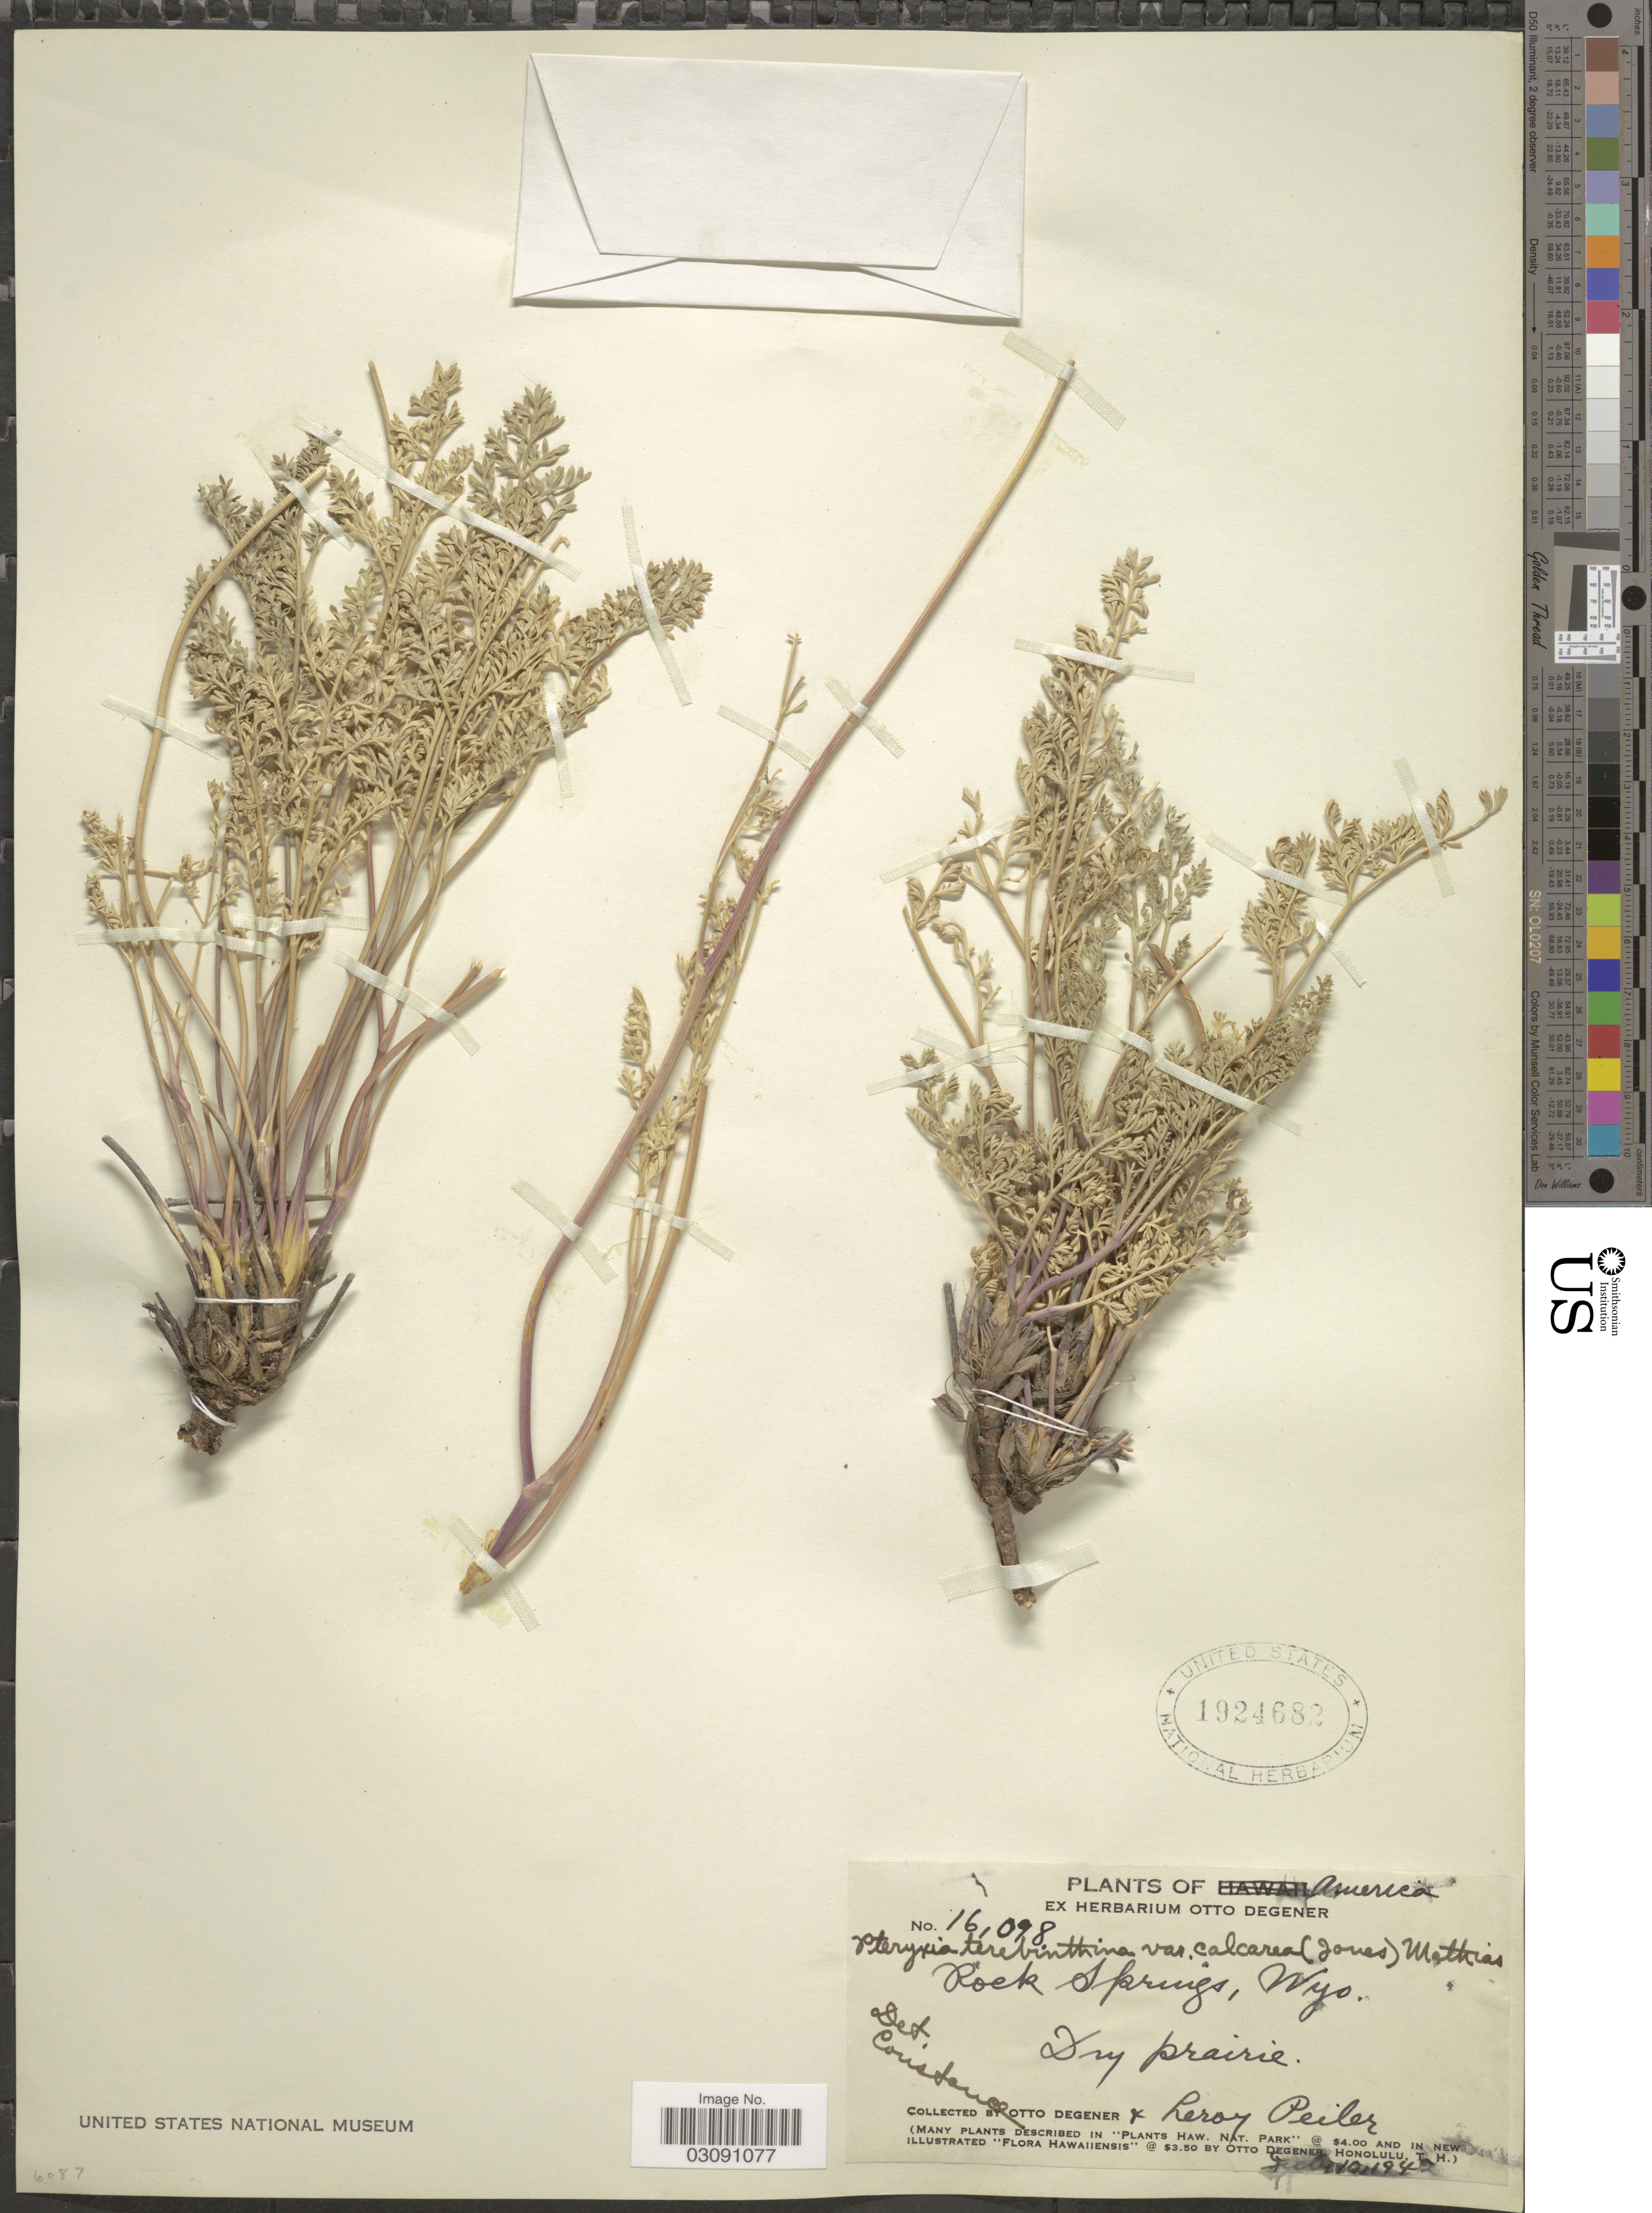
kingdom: Plantae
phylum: Tracheophyta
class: Magnoliopsida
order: Apiales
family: Apiaceae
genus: Pteryxia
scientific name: Pteryxia terebinthina var. calcarea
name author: (M.E. Jones) Mathias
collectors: O. Degener & L. Peiler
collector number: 16098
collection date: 1942-07-10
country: United States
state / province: Wyoming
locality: Rock Springs.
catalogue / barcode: US 1924682